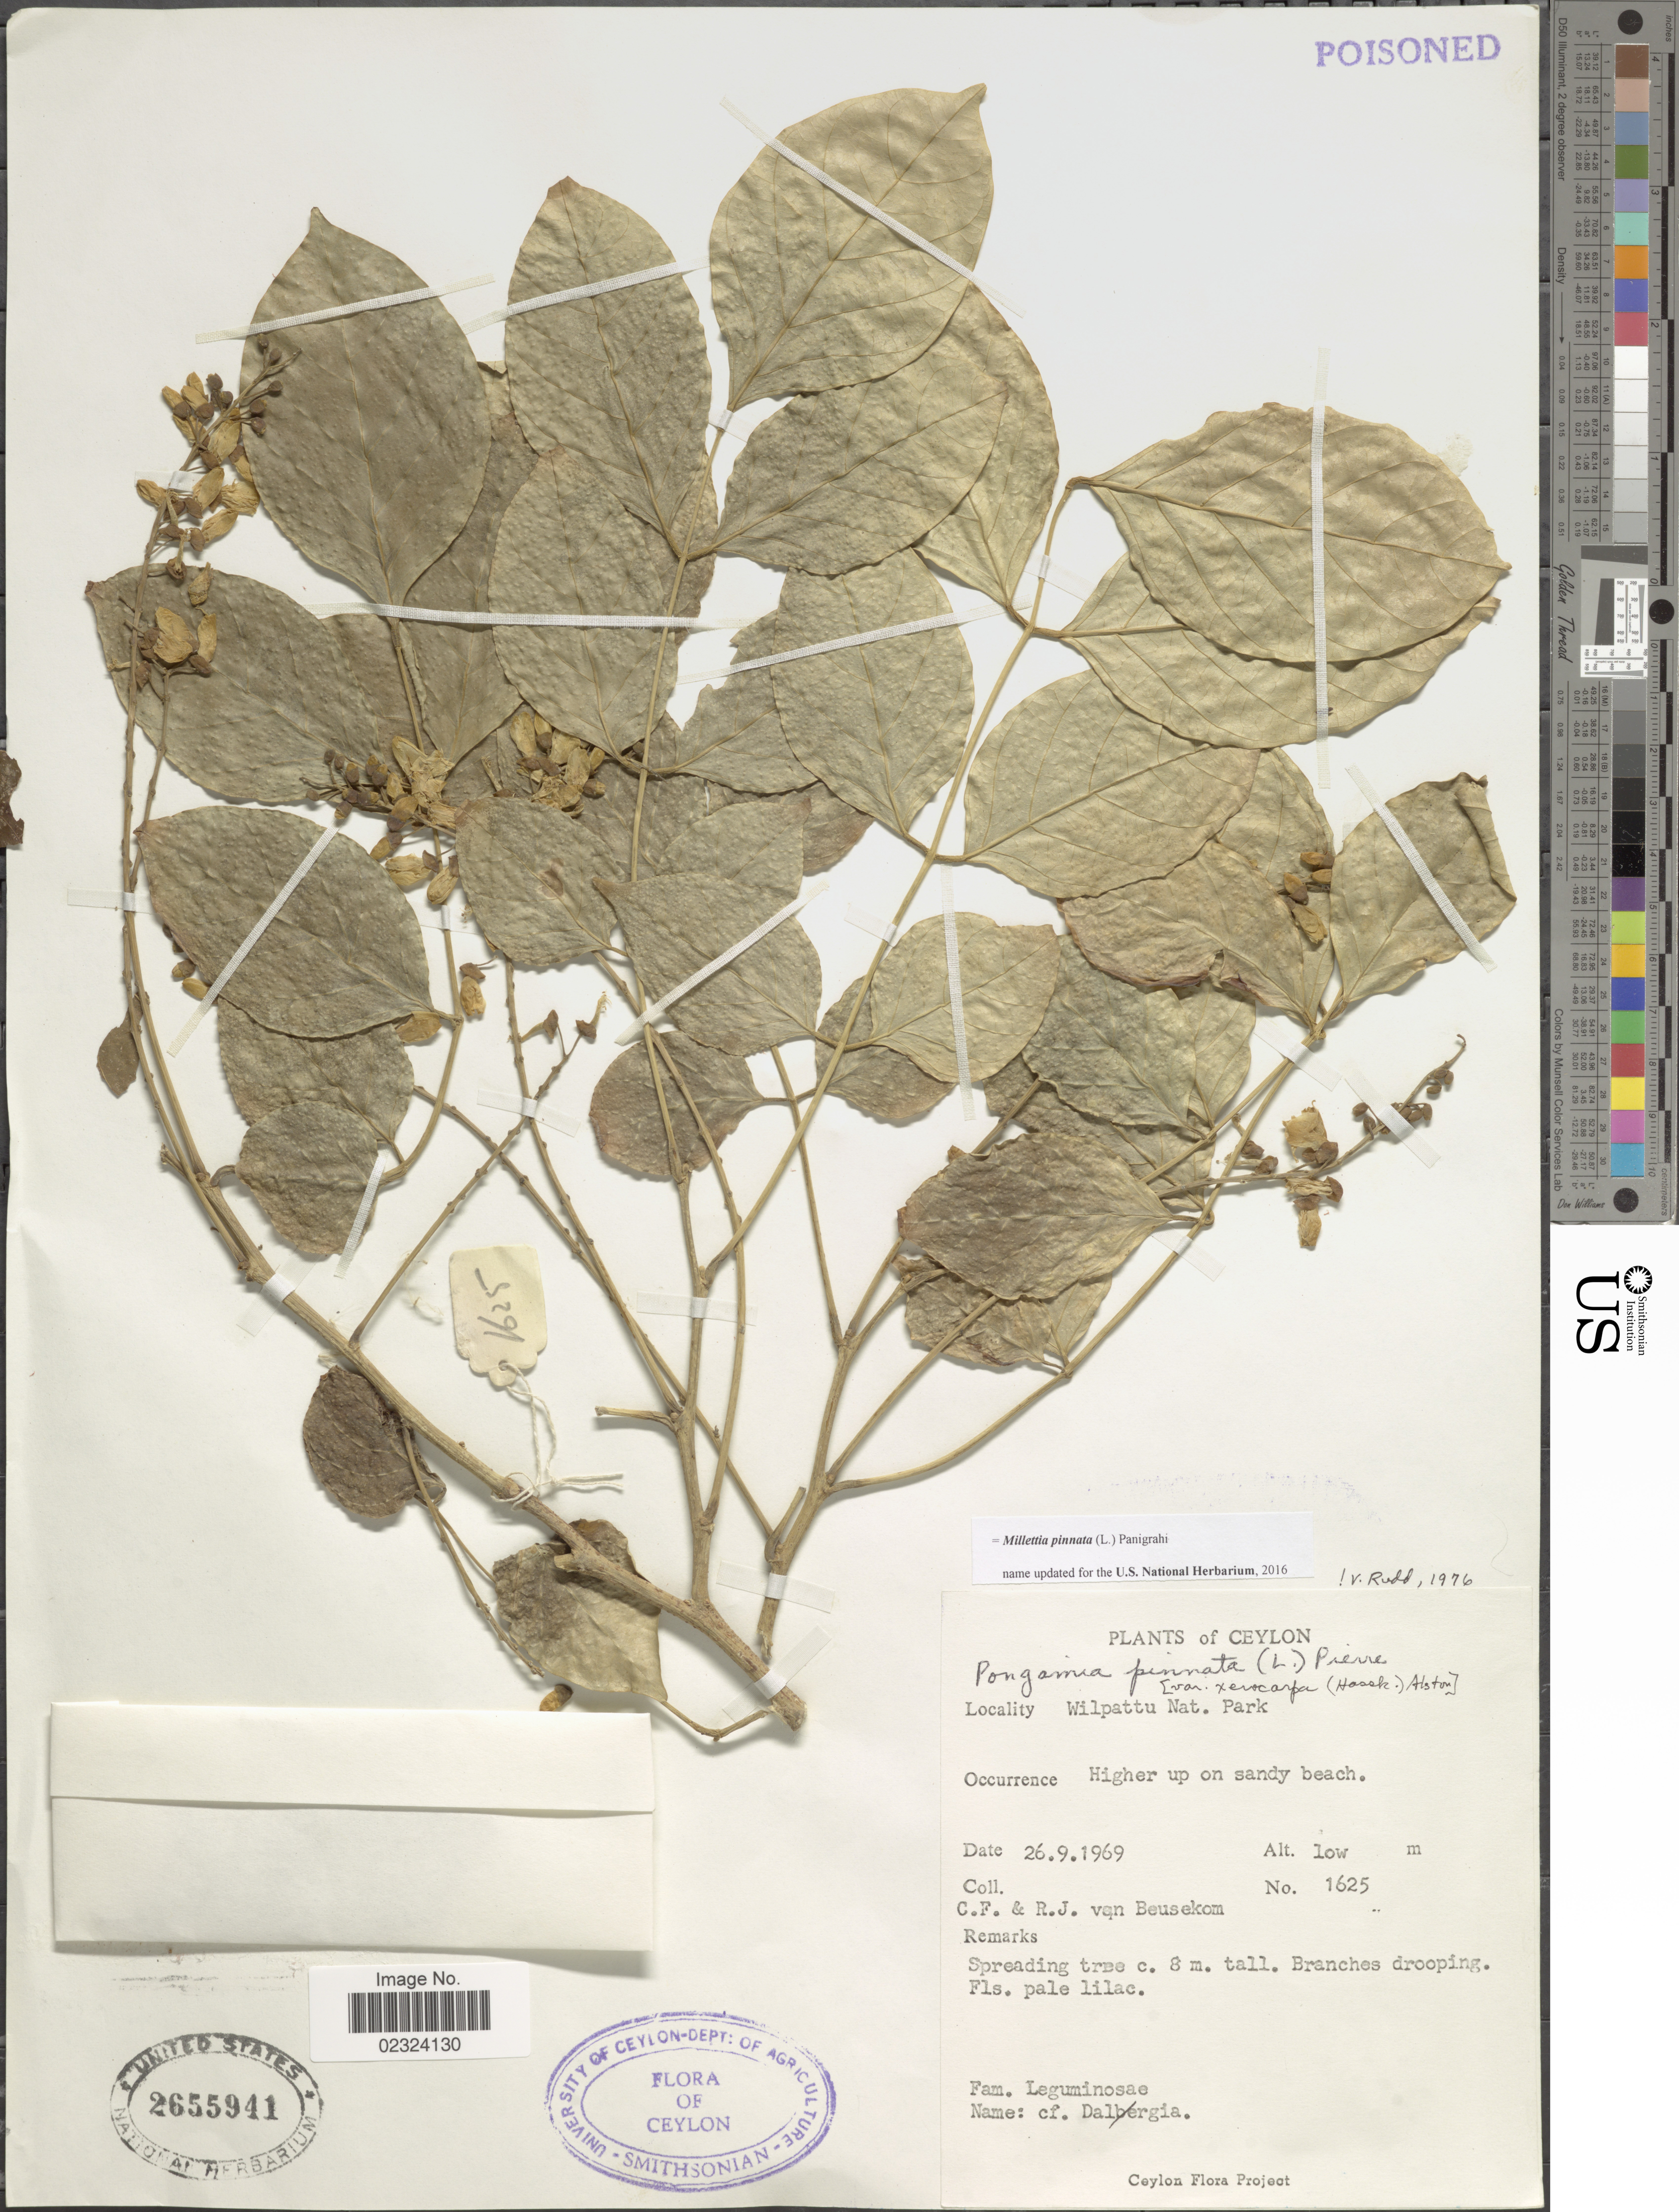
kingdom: Plantae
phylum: Tracheophyta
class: Magnoliopsida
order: Fabales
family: Fabaceae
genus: Millettia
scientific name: Millettia pinnata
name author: (L.) Panigrahi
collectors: C. van Beusecom & R. van Beusecom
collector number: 1625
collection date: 1969-09-26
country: Sri Lanka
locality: Ceylon. Wilpattu Nat.l Park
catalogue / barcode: US 2655941